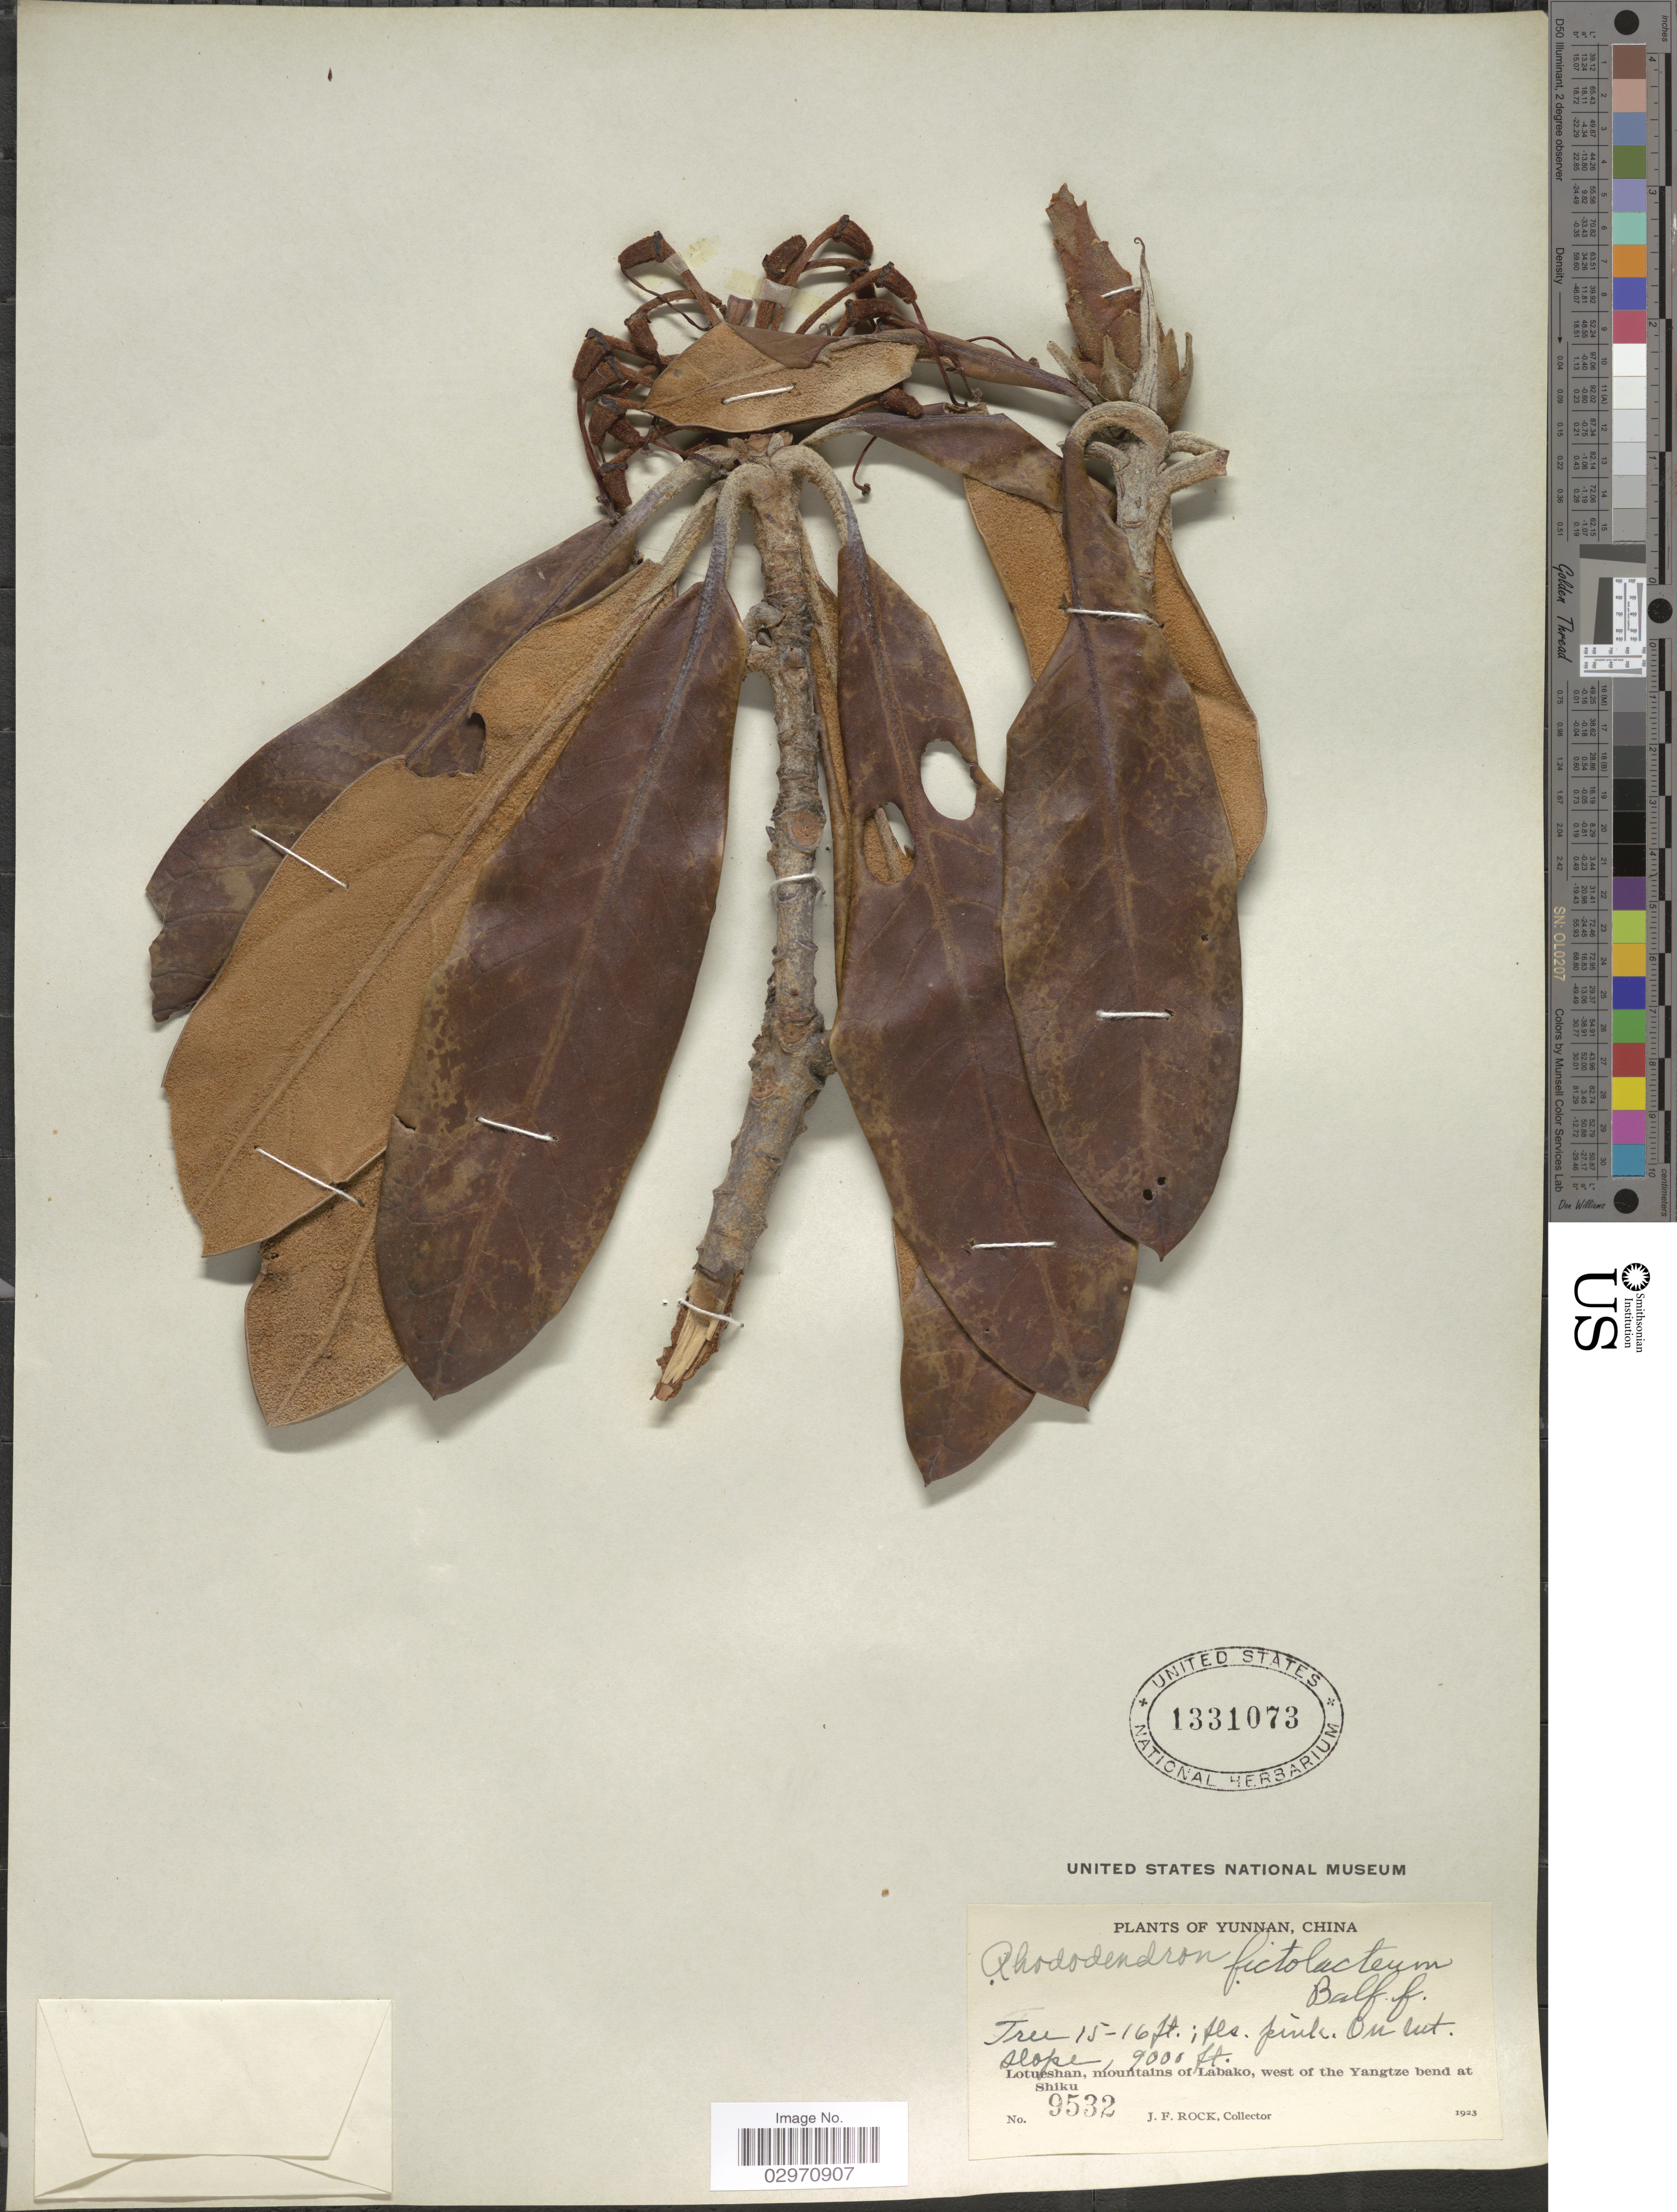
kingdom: Plantae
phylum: Tracheophyta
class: Magnoliopsida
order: Ericales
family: Ericaceae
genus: Rhododendron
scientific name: Rhododendron fictolacteum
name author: Balf. f.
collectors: J. Rock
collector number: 9532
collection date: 1923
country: China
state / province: Yunnan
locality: Lotueshan, mountains of Labako, west of the Yangtze bend at Shiku.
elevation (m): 2743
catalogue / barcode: US 1331073